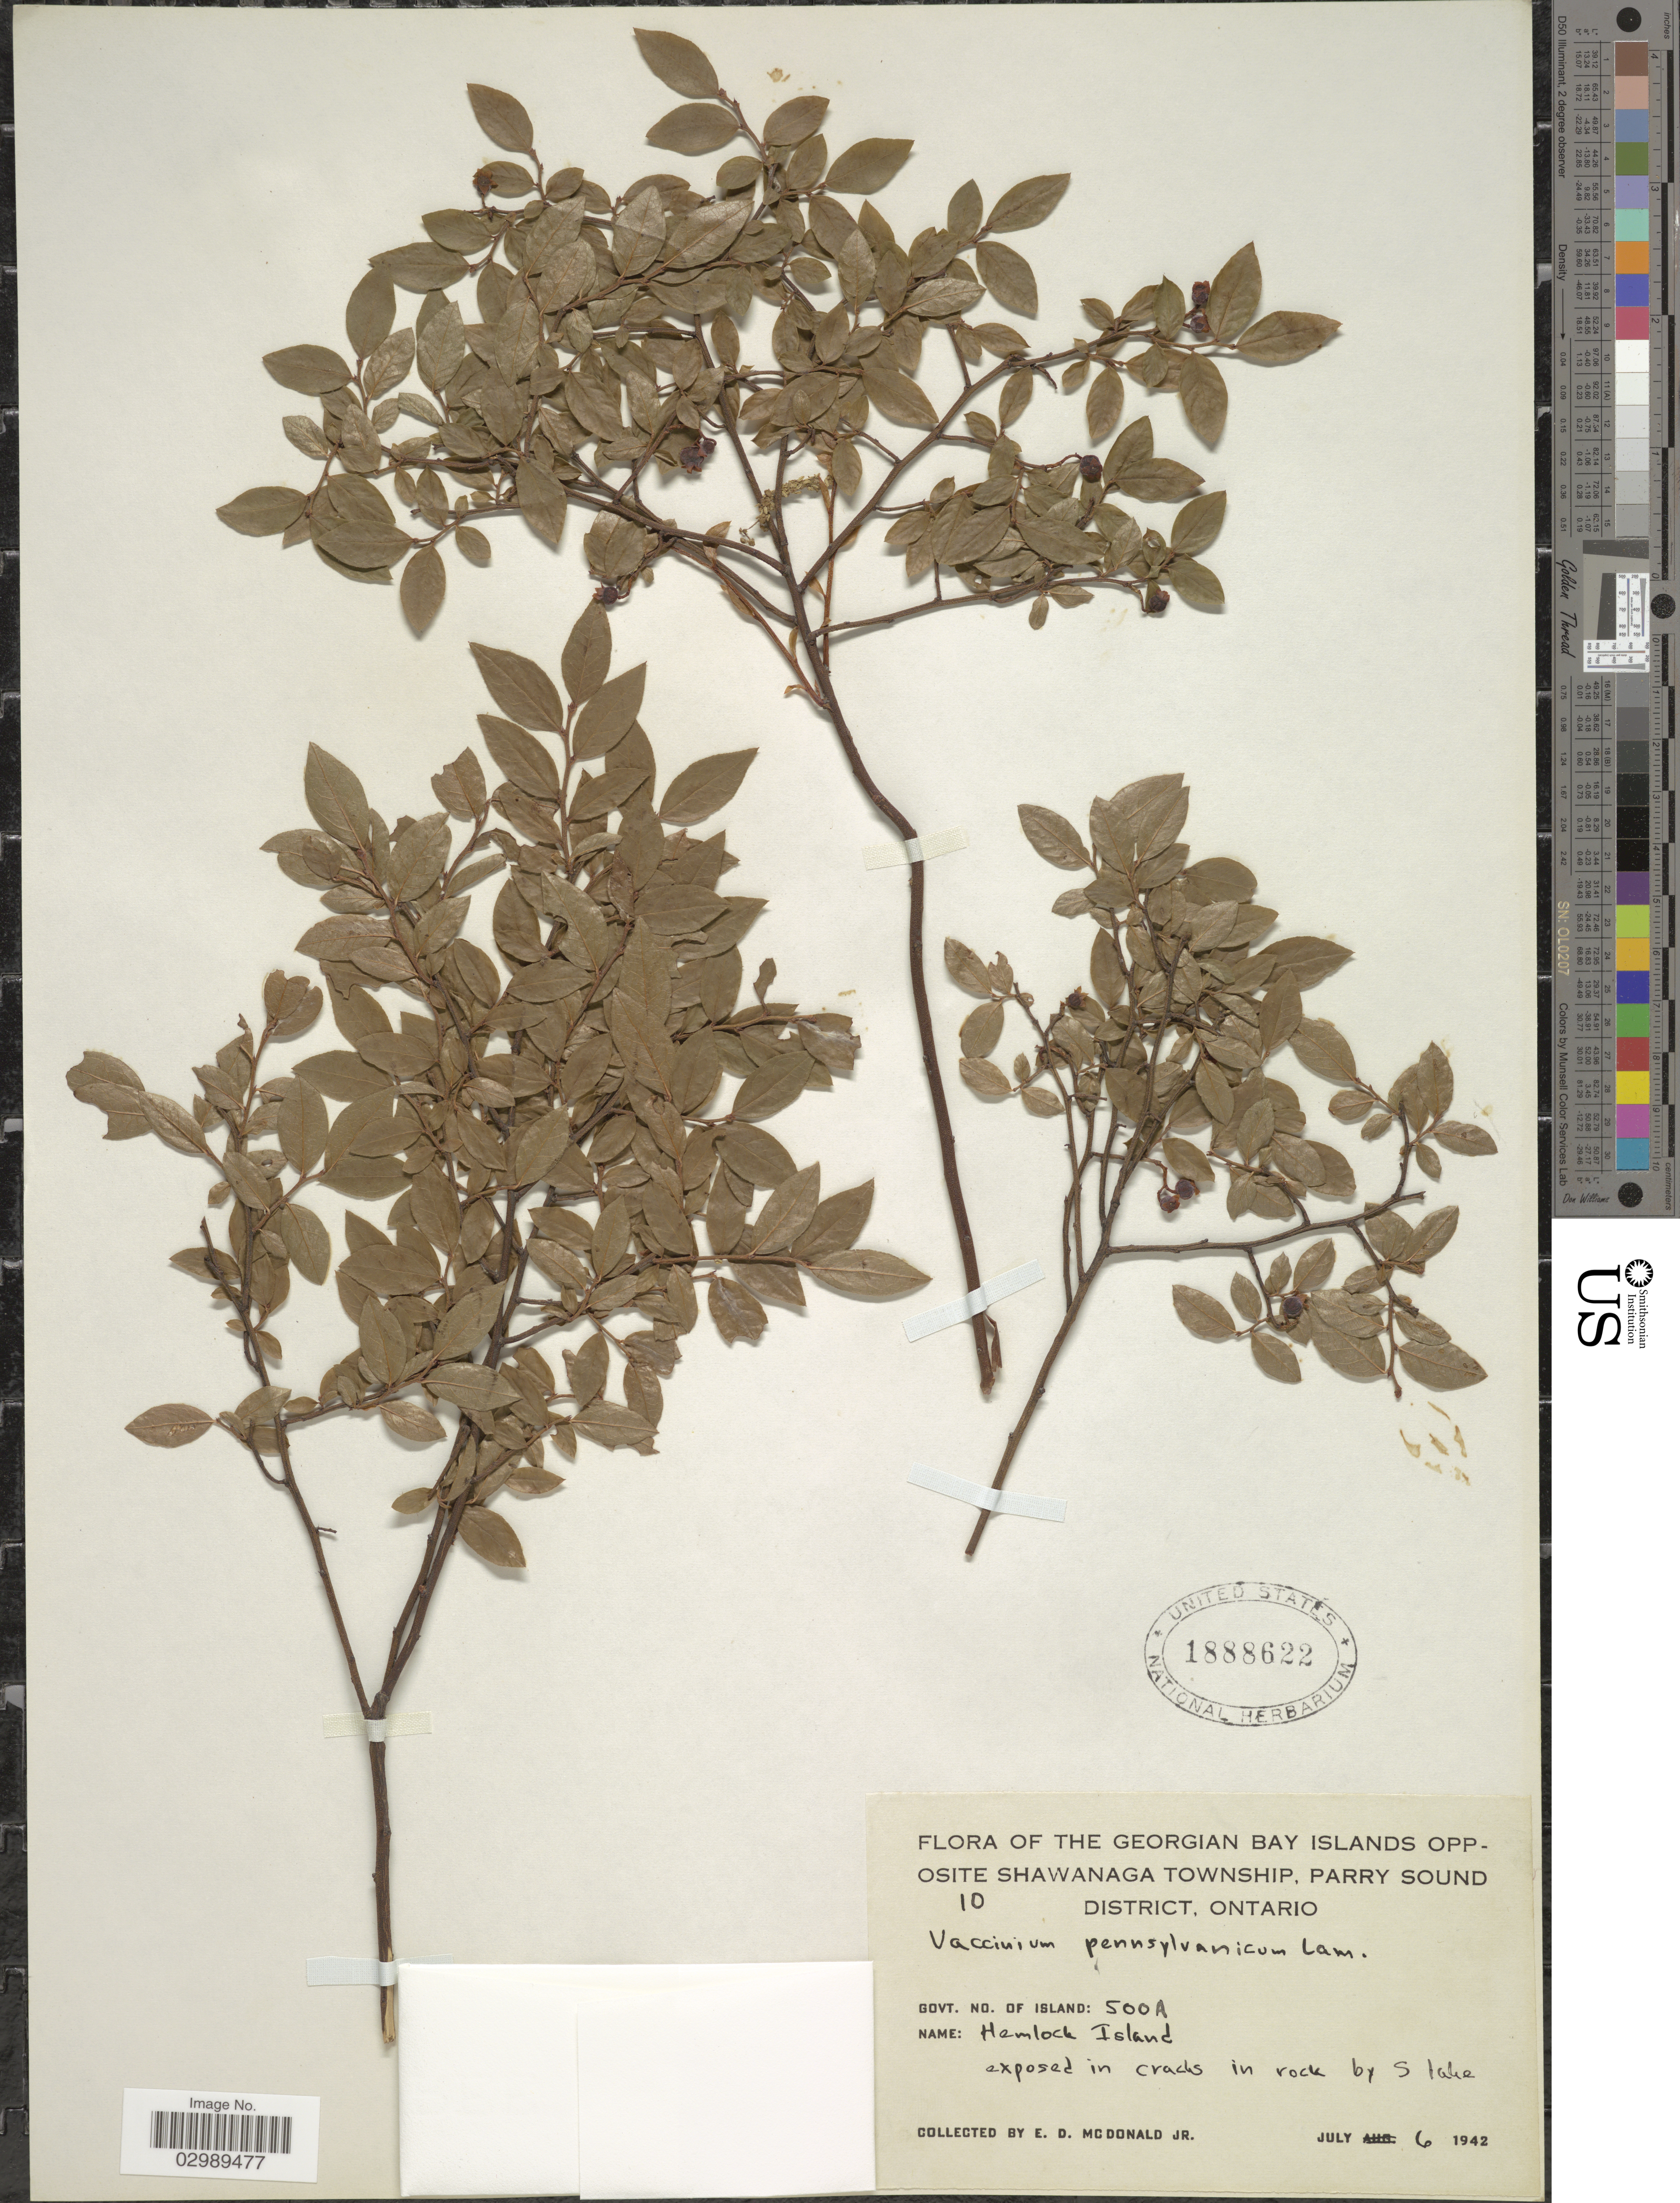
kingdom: Plantae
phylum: Tracheophyta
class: Magnoliopsida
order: Ericales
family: Ericaceae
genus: Vaccinium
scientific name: Vaccinium pensylvanicum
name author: Mill.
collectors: E. D. McDonald Jr.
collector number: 10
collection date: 1942-07-06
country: Canada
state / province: Ontario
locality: The Georgian Bay Islands Opposite Shawanaga Township, Parry sound District, Hemlock Island, exposed in cracks in rock by S lake.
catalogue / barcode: US 1888622